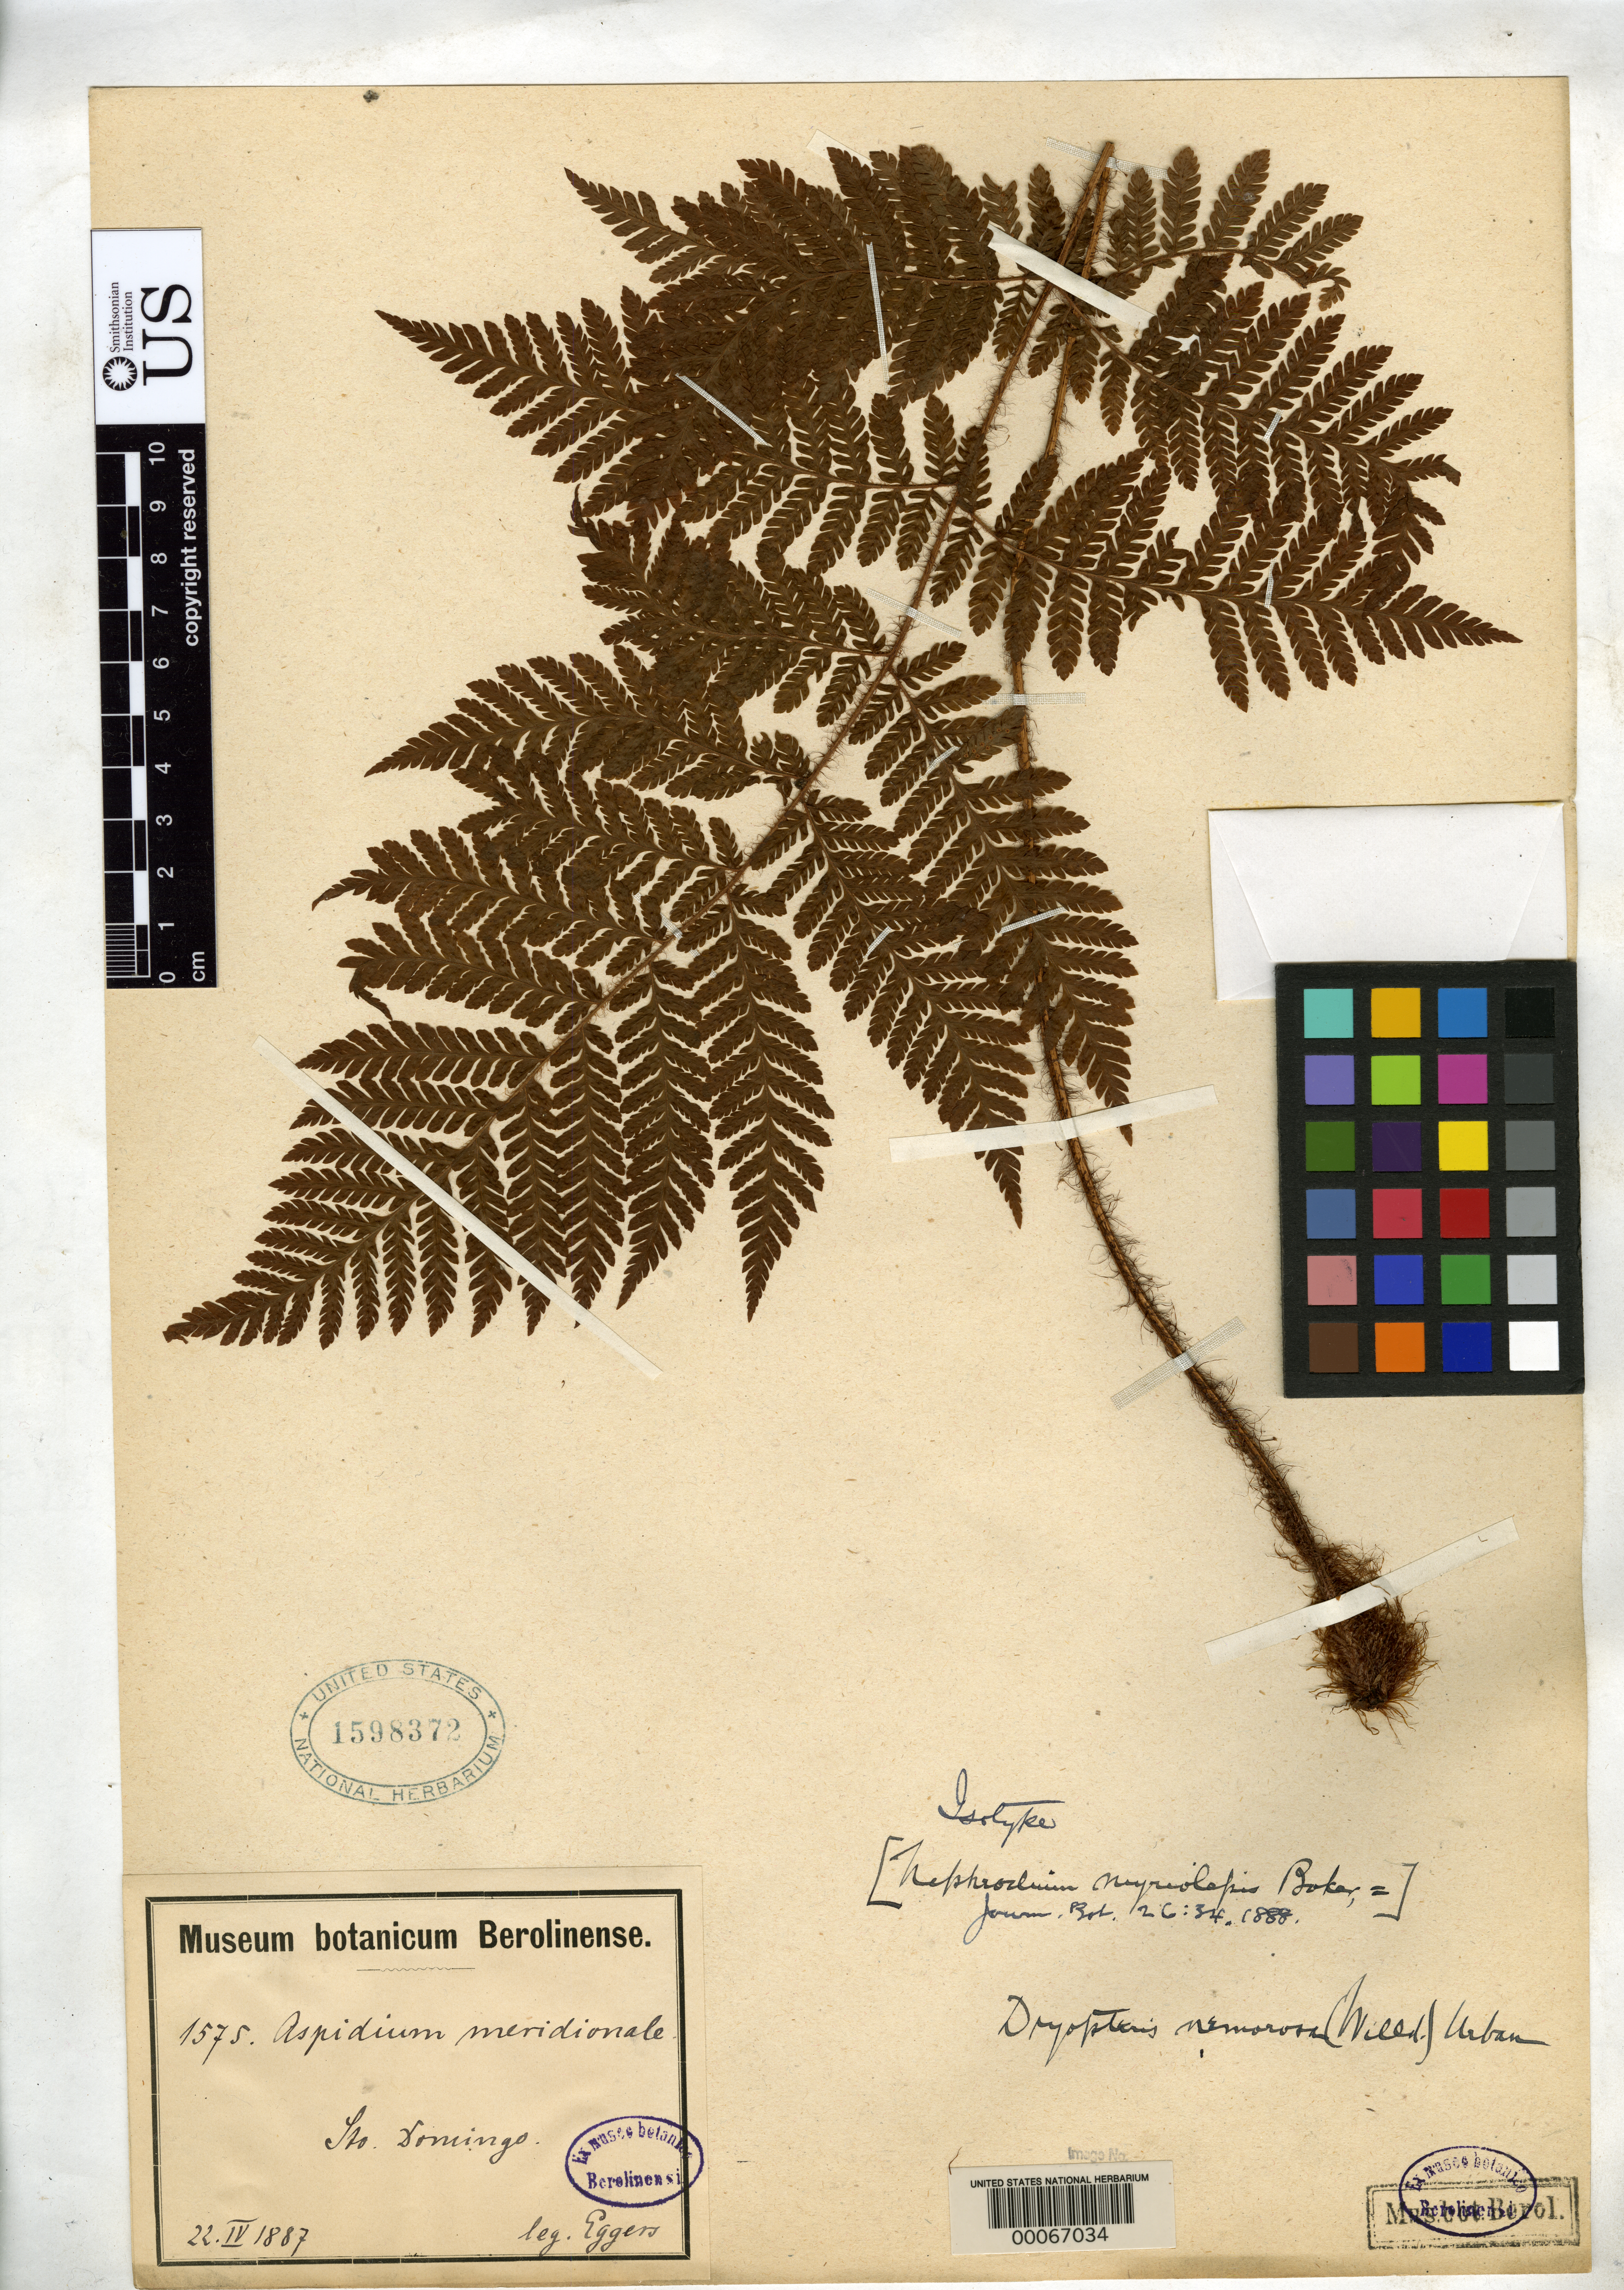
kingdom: Plantae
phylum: Tracheophyta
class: Polypodiopsida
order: Polypodiales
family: Dryopteridaceae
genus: Nephrodium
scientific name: Nephrodium myriolepis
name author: Baker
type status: Isotype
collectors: H. F. A. von Eggers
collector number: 1575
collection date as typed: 22 Apr 1887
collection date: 1887-04-22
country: Dominican Republic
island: Hispaniola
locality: Río Mameyes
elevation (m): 200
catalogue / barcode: US 1598372